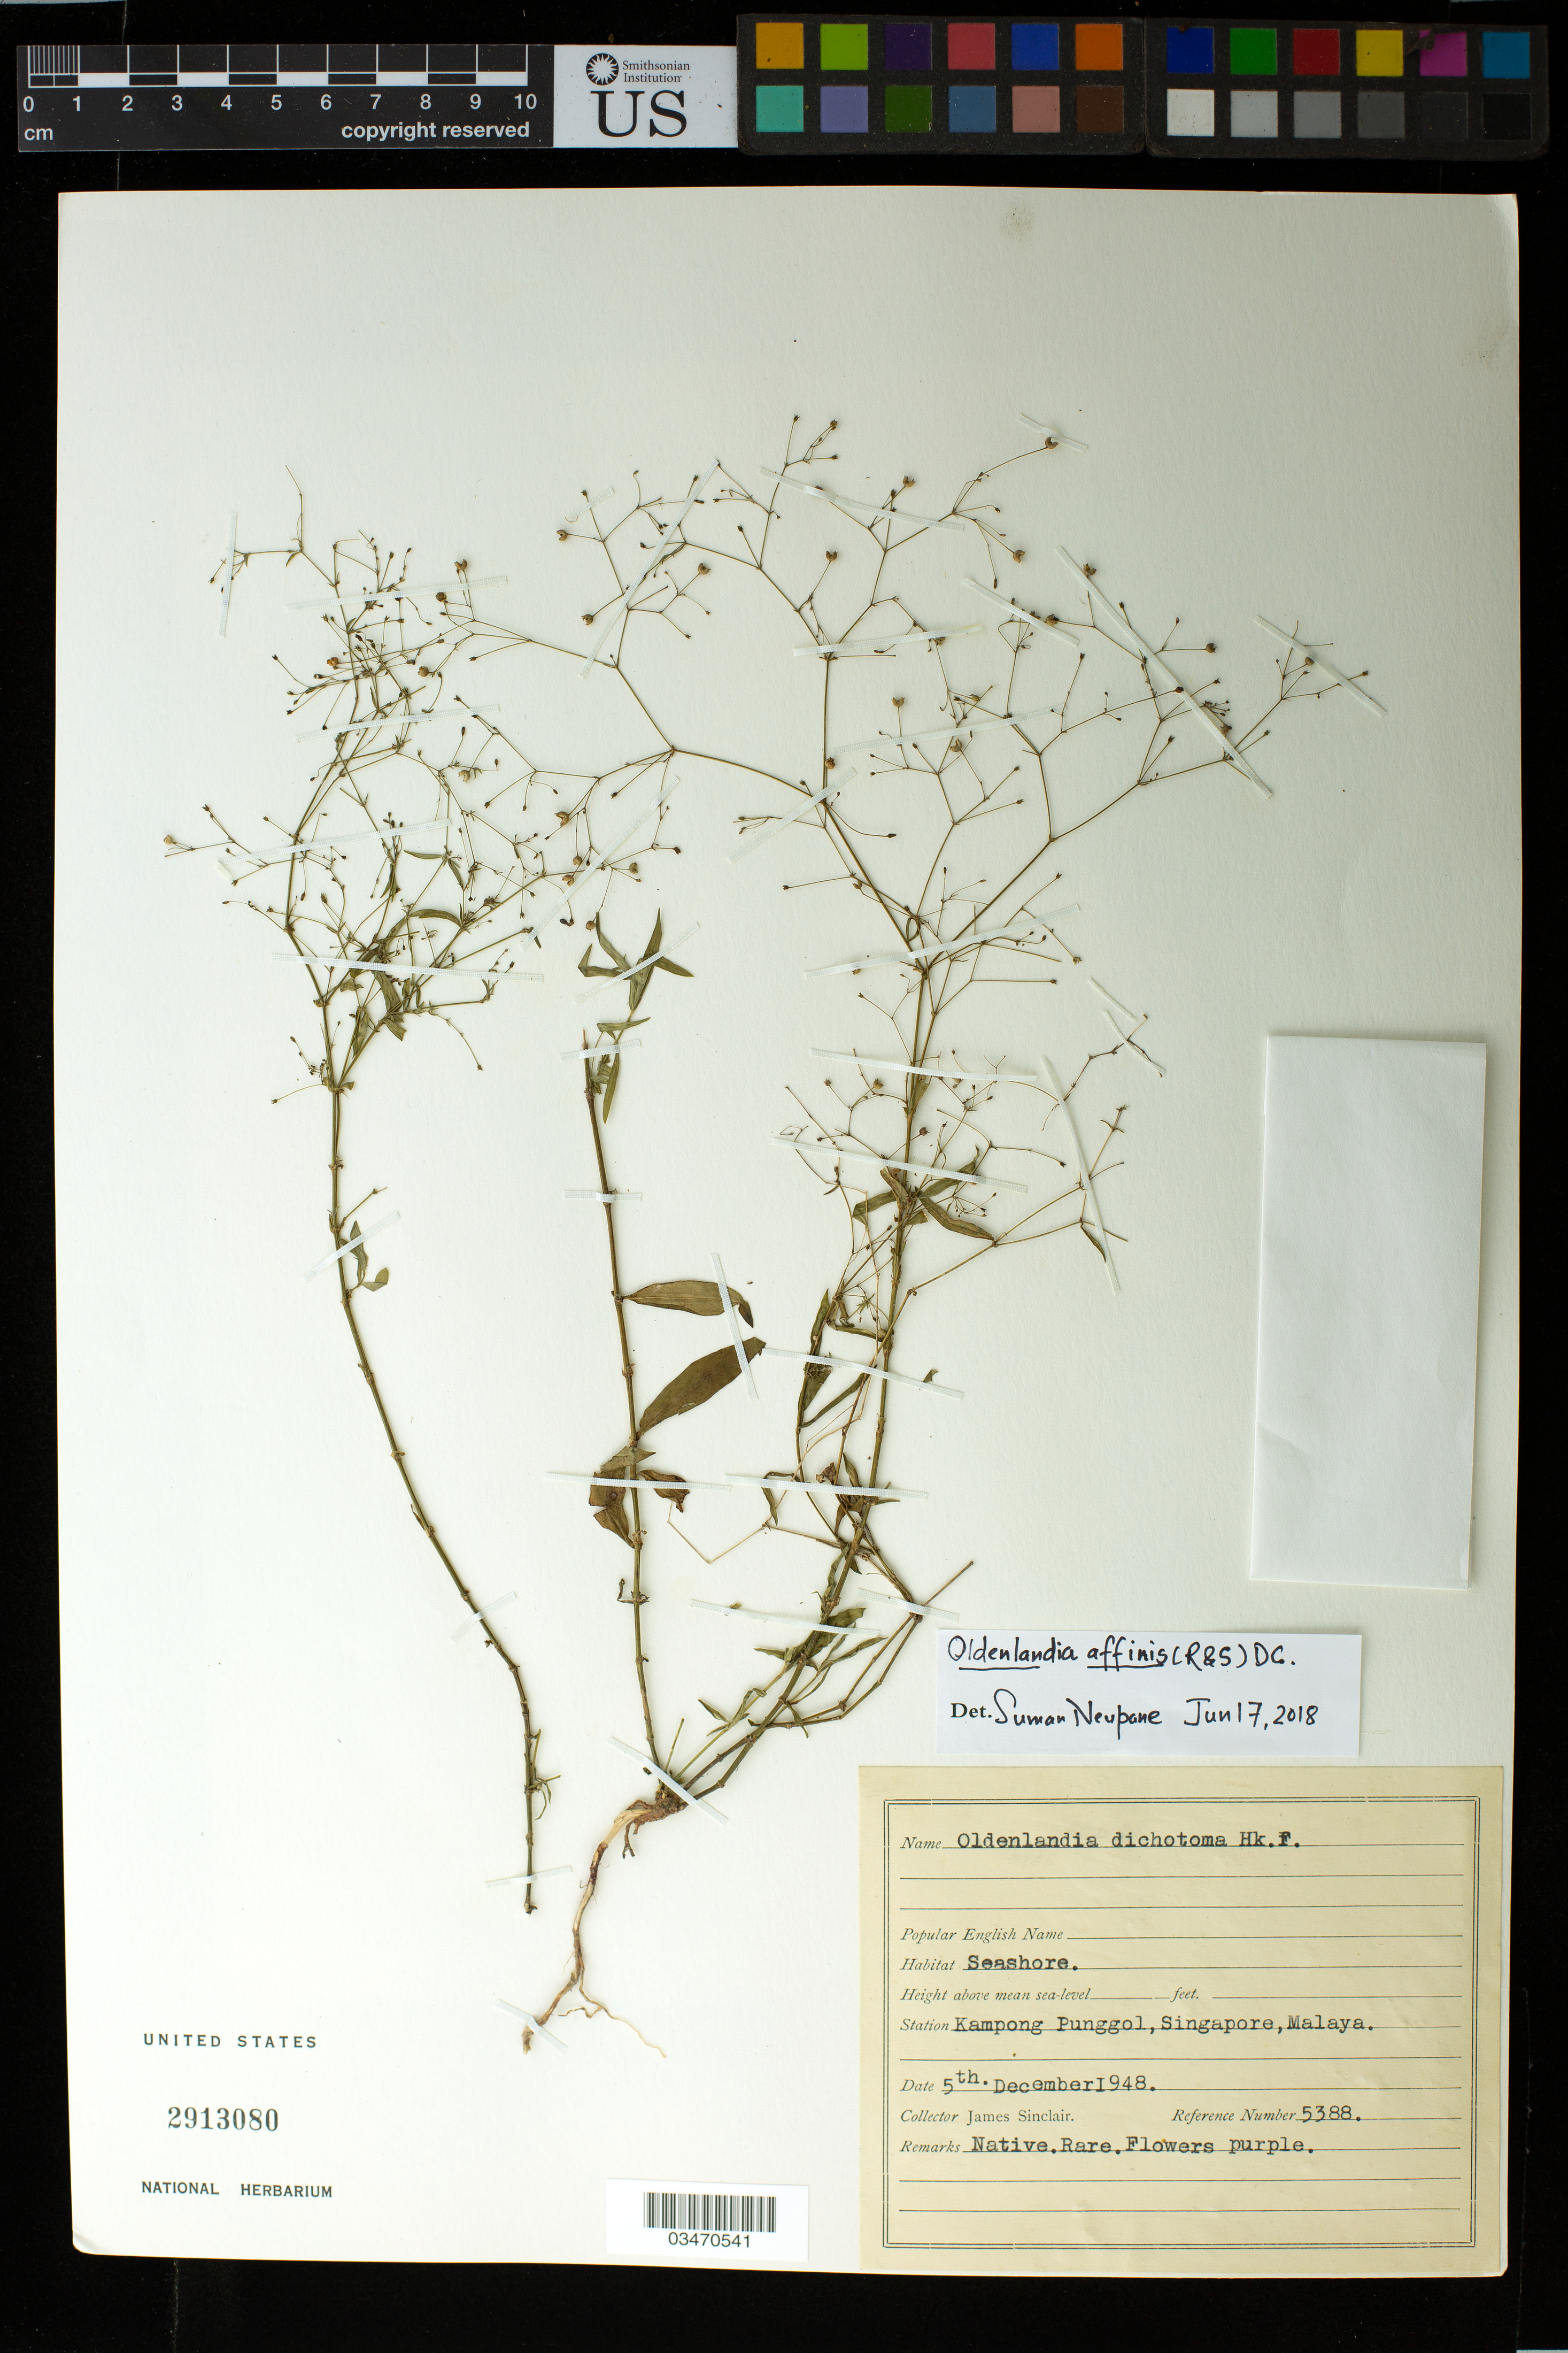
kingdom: Plantae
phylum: Tracheophyta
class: Magnoliopsida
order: Gentianales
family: Rubiaceae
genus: Oldenlandia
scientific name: Oldenlandia affinis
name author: (Roem.) DC.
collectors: J. Sinclair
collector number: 5388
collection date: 1948-12-05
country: Singapore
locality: Kampong Punggol, Singapore, Malaya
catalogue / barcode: US 2913080